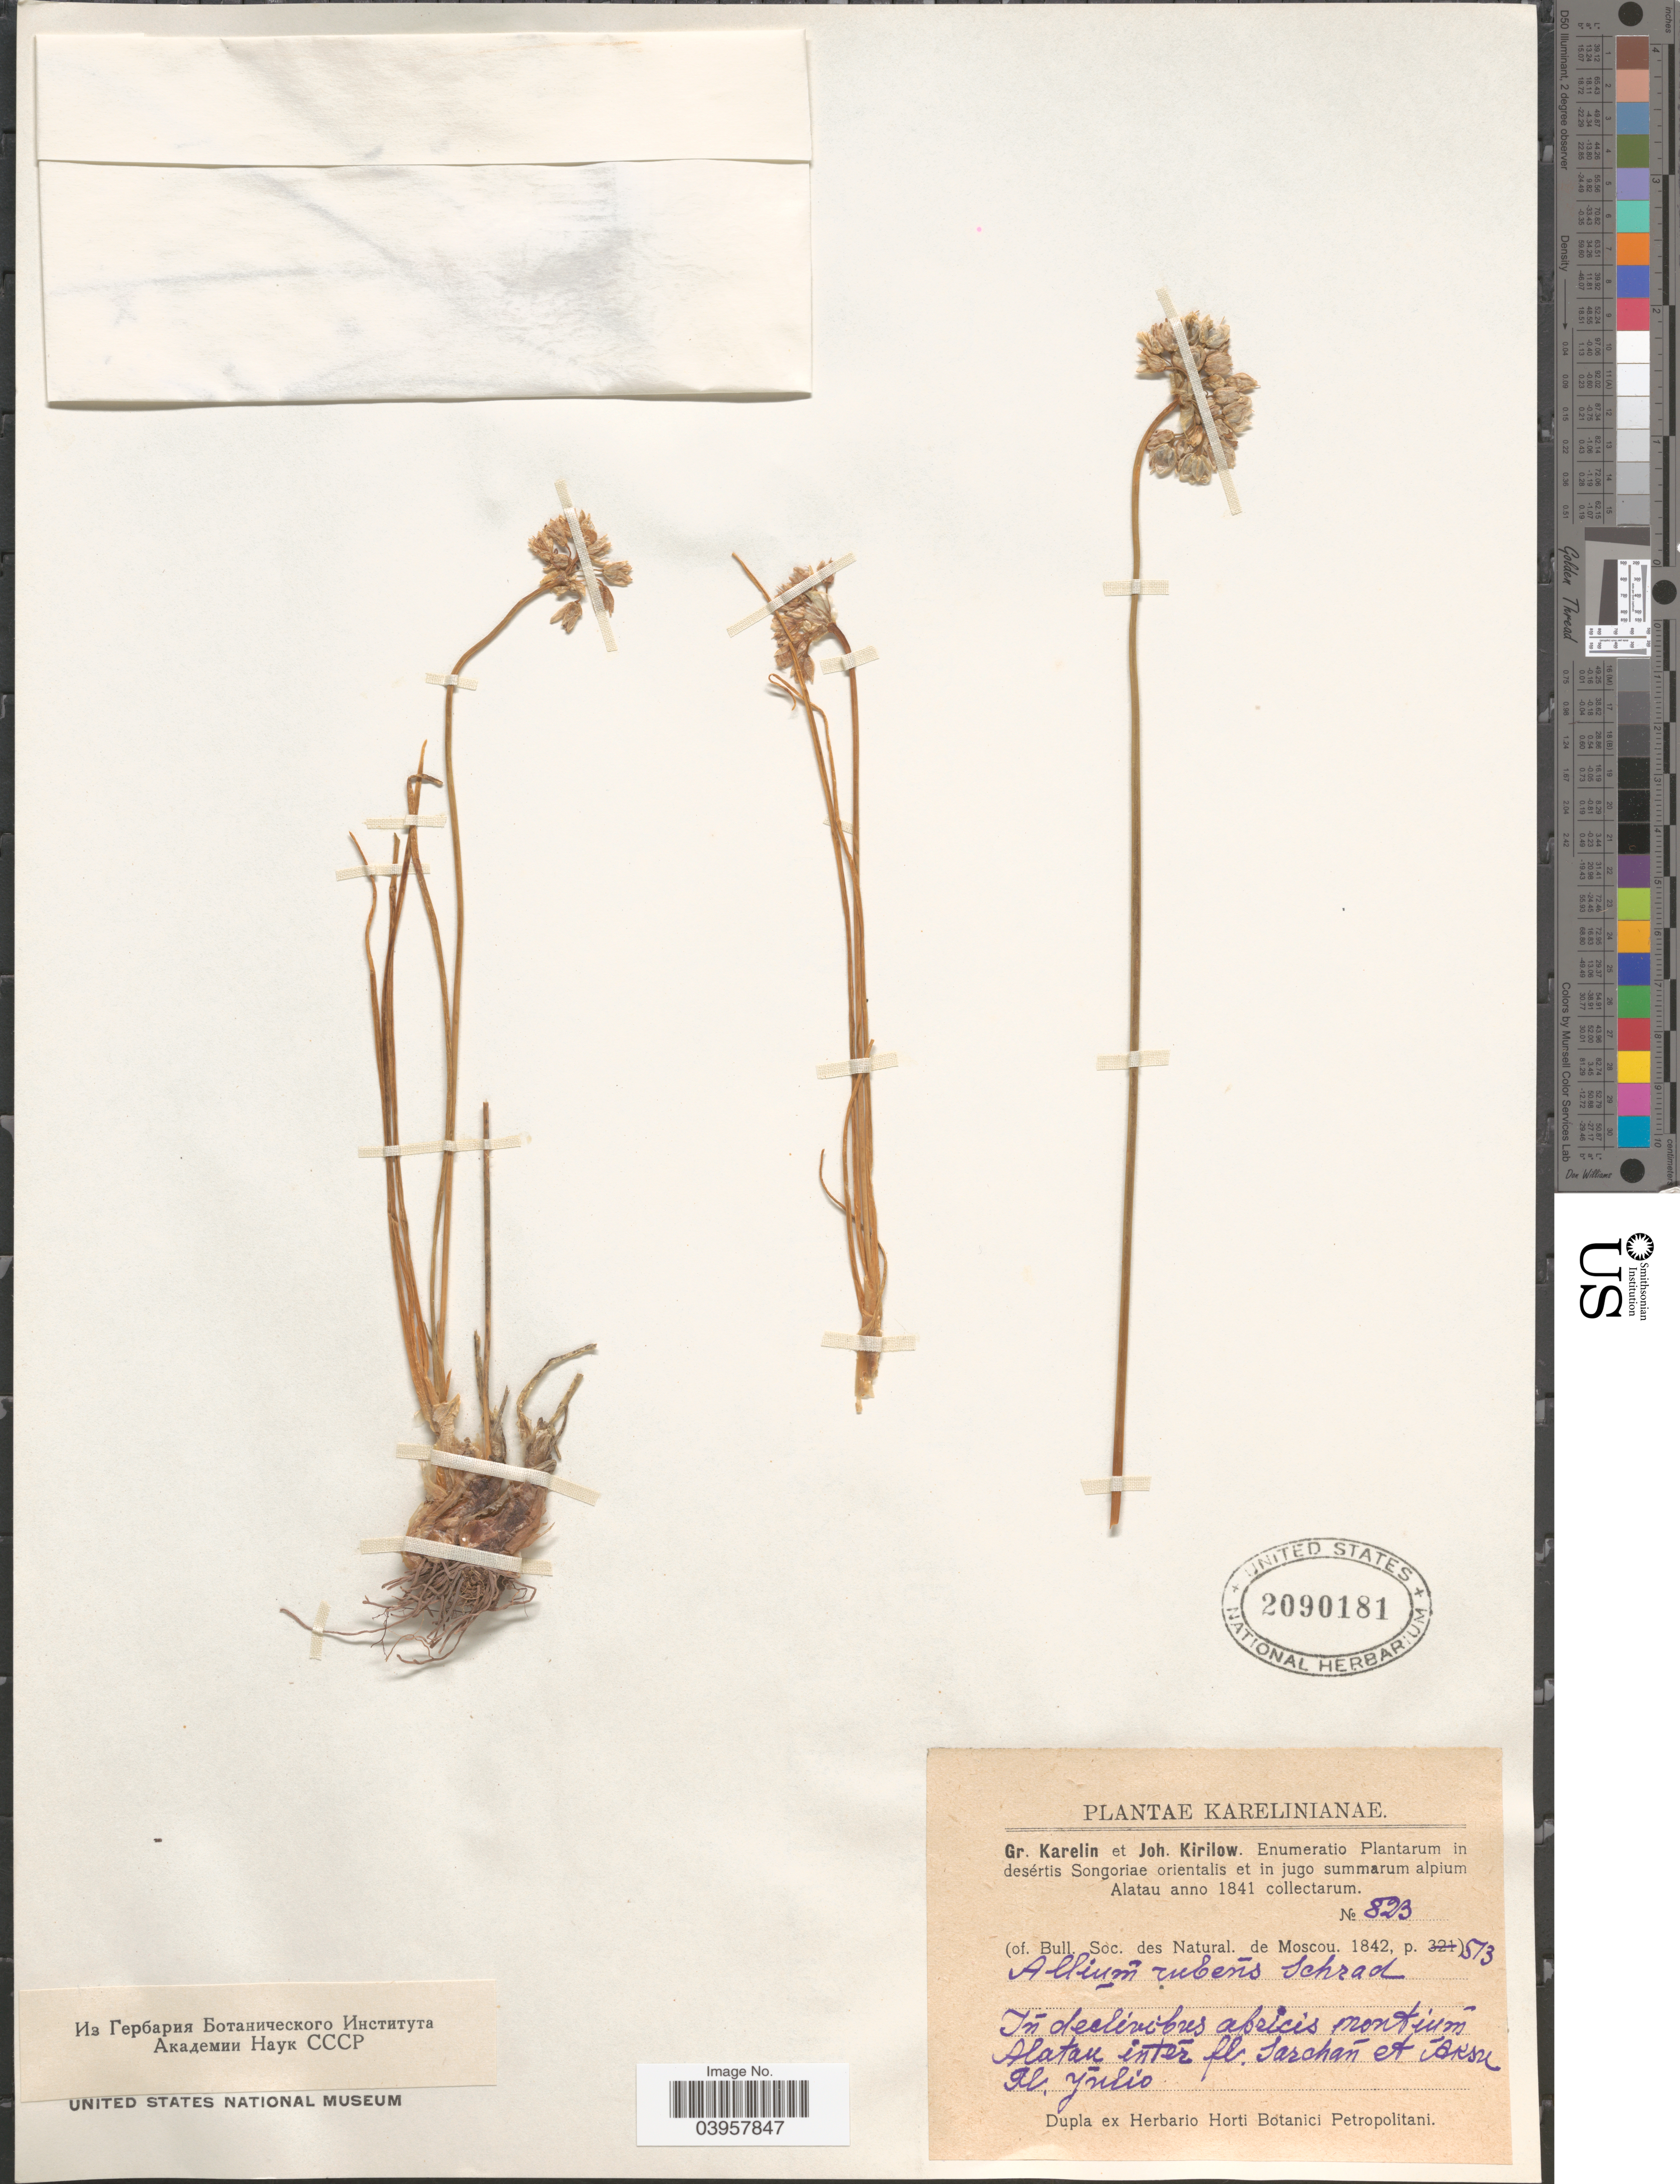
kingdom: Plantae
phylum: Tracheophyta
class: Liliopsida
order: Asparagales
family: Amaryllidaceae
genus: Allium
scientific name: Allium rubens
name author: Schrad. ex Willd.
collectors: G. S. Karelin & I. P. Kirilov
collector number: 823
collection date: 1841-07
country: Kazakhstan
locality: Desértis Songoriae orientalis et in jugo summarum alpium Alatau. In declivibus abricis montium Alatau inter fl. Sarchán et Aksu.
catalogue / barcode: US 2090181